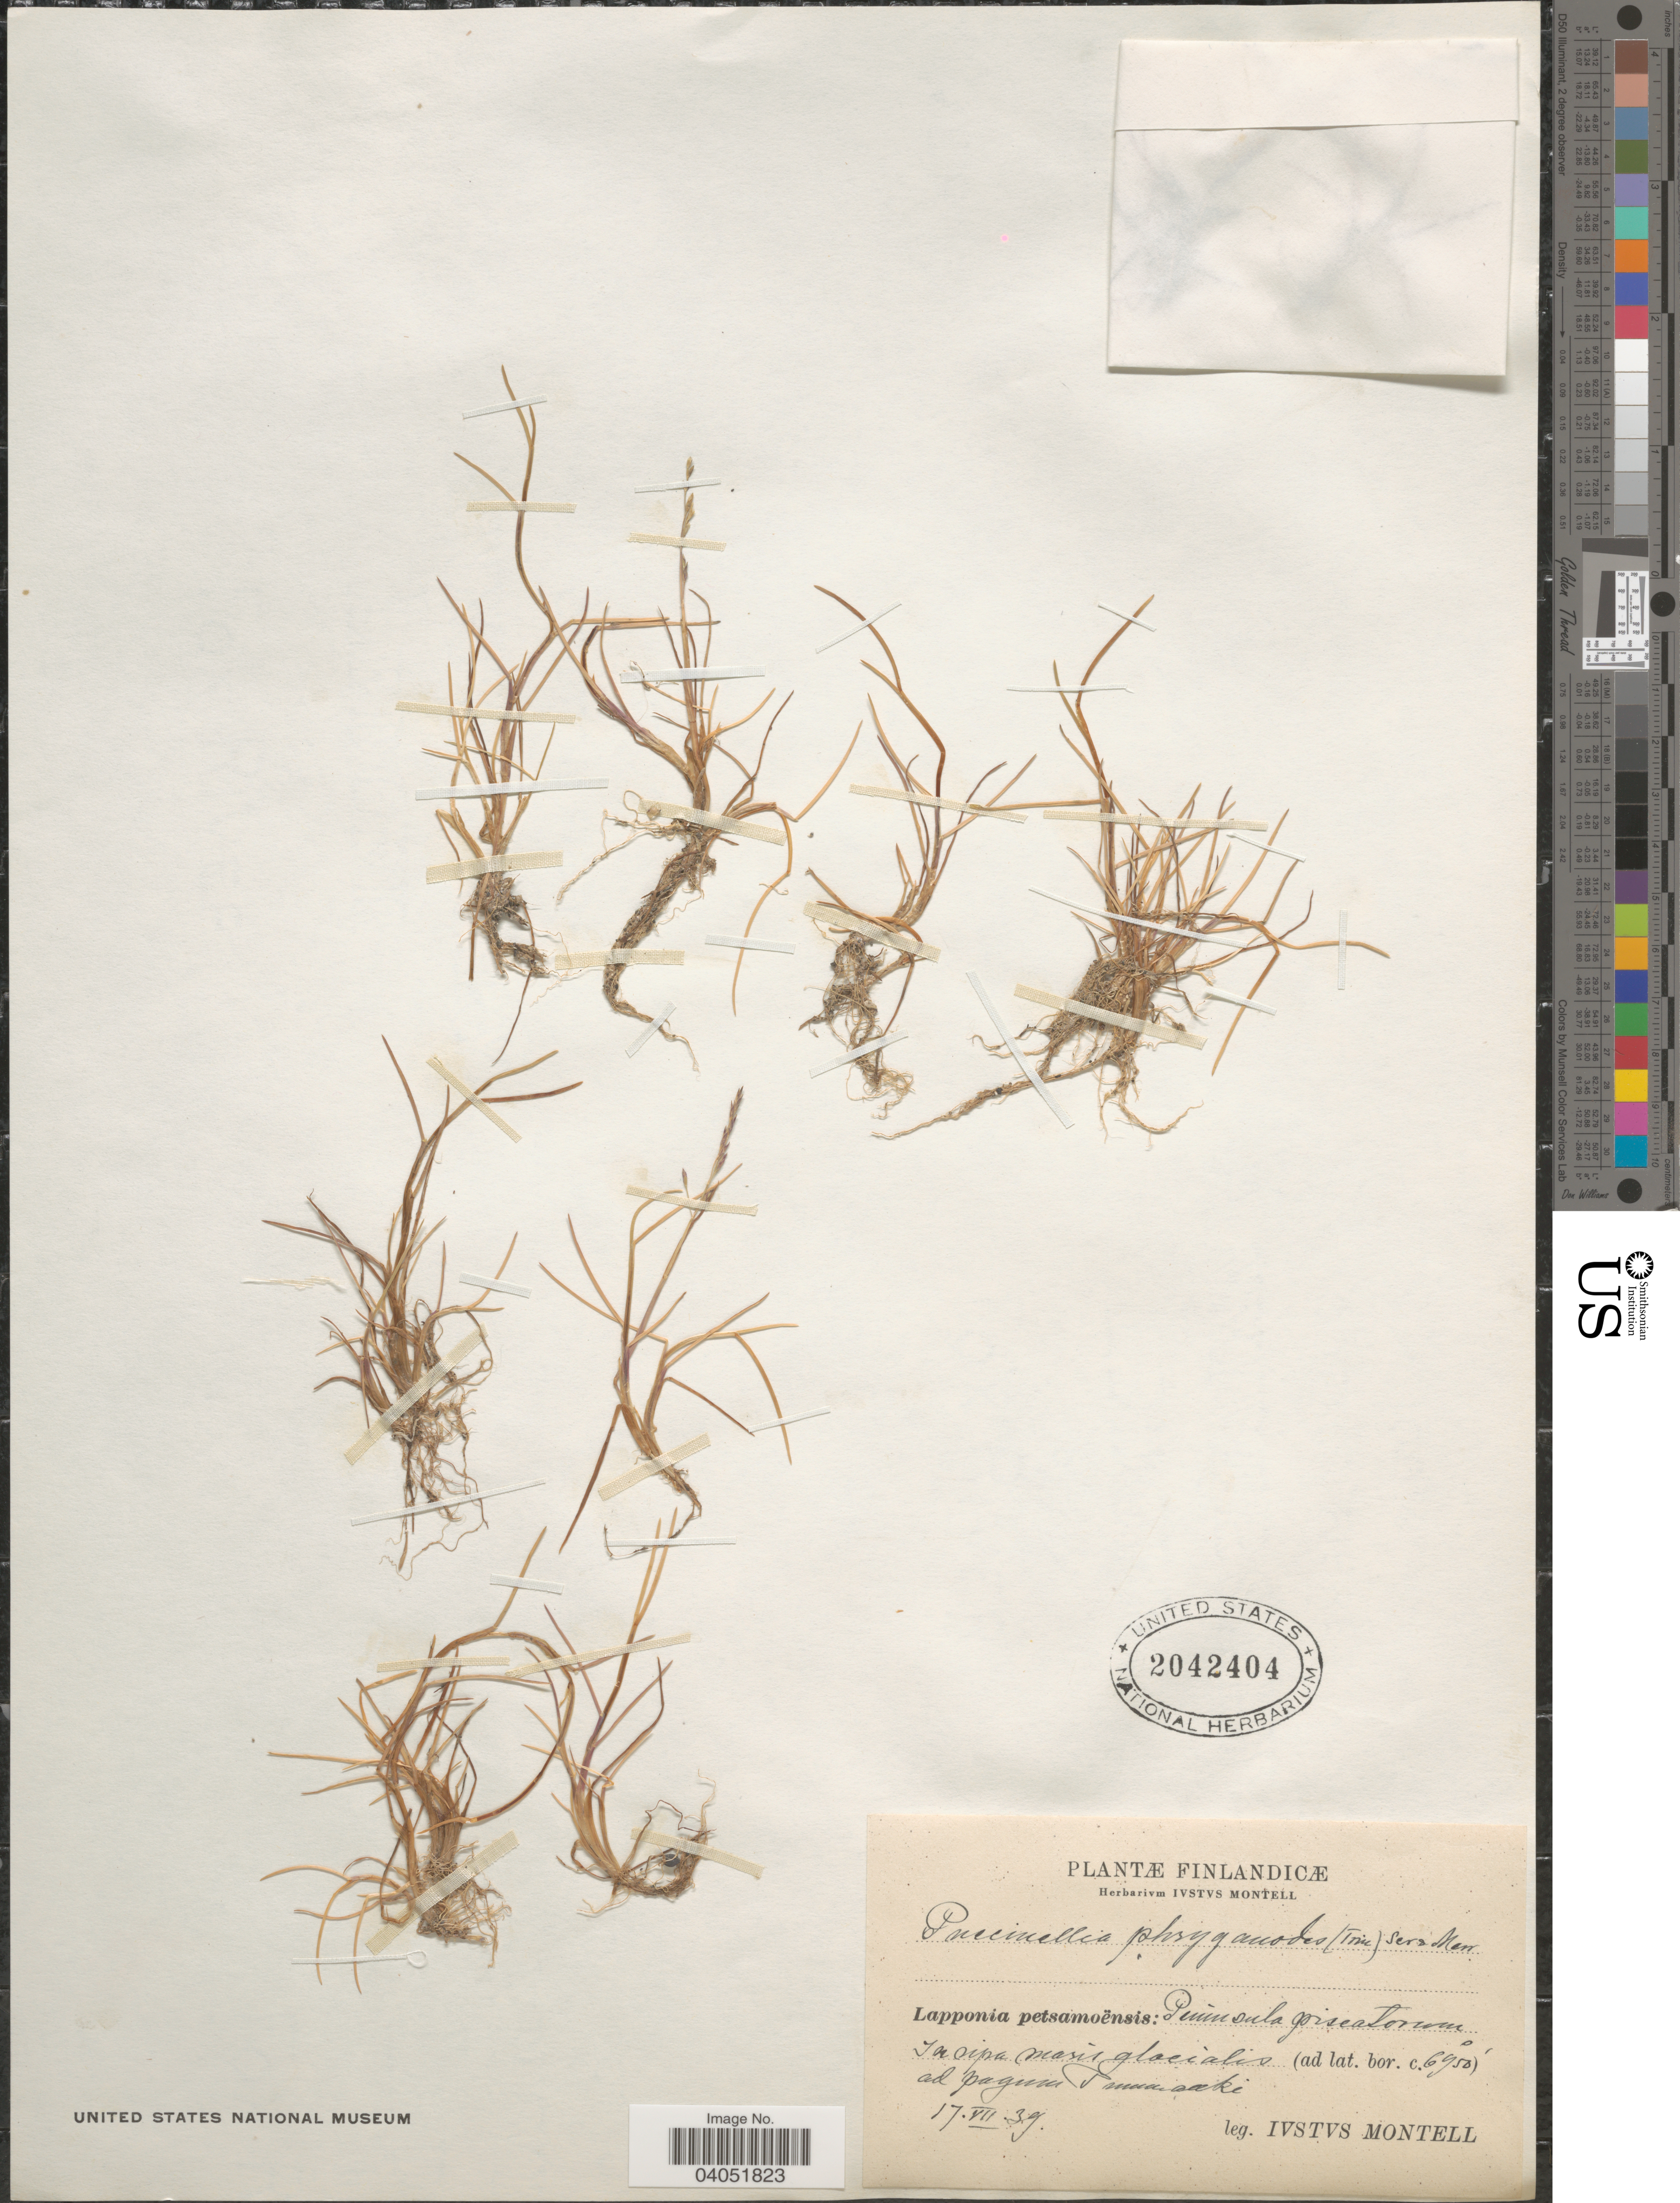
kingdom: Plantae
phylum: Tracheophyta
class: Liliopsida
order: Poales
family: Poaceae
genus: Puccinellia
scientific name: Puccinellia phryganodes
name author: (Trin.) Scribn. & Merr.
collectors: I. Montell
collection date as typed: Transcribed d/m/y: 17/7/39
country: Finland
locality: Lapponia petsamoënsis: Peninsula pisestorum. In ripa maris glacialis ad pagum Tumaiaaki. [interpreted]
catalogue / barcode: US 2042404